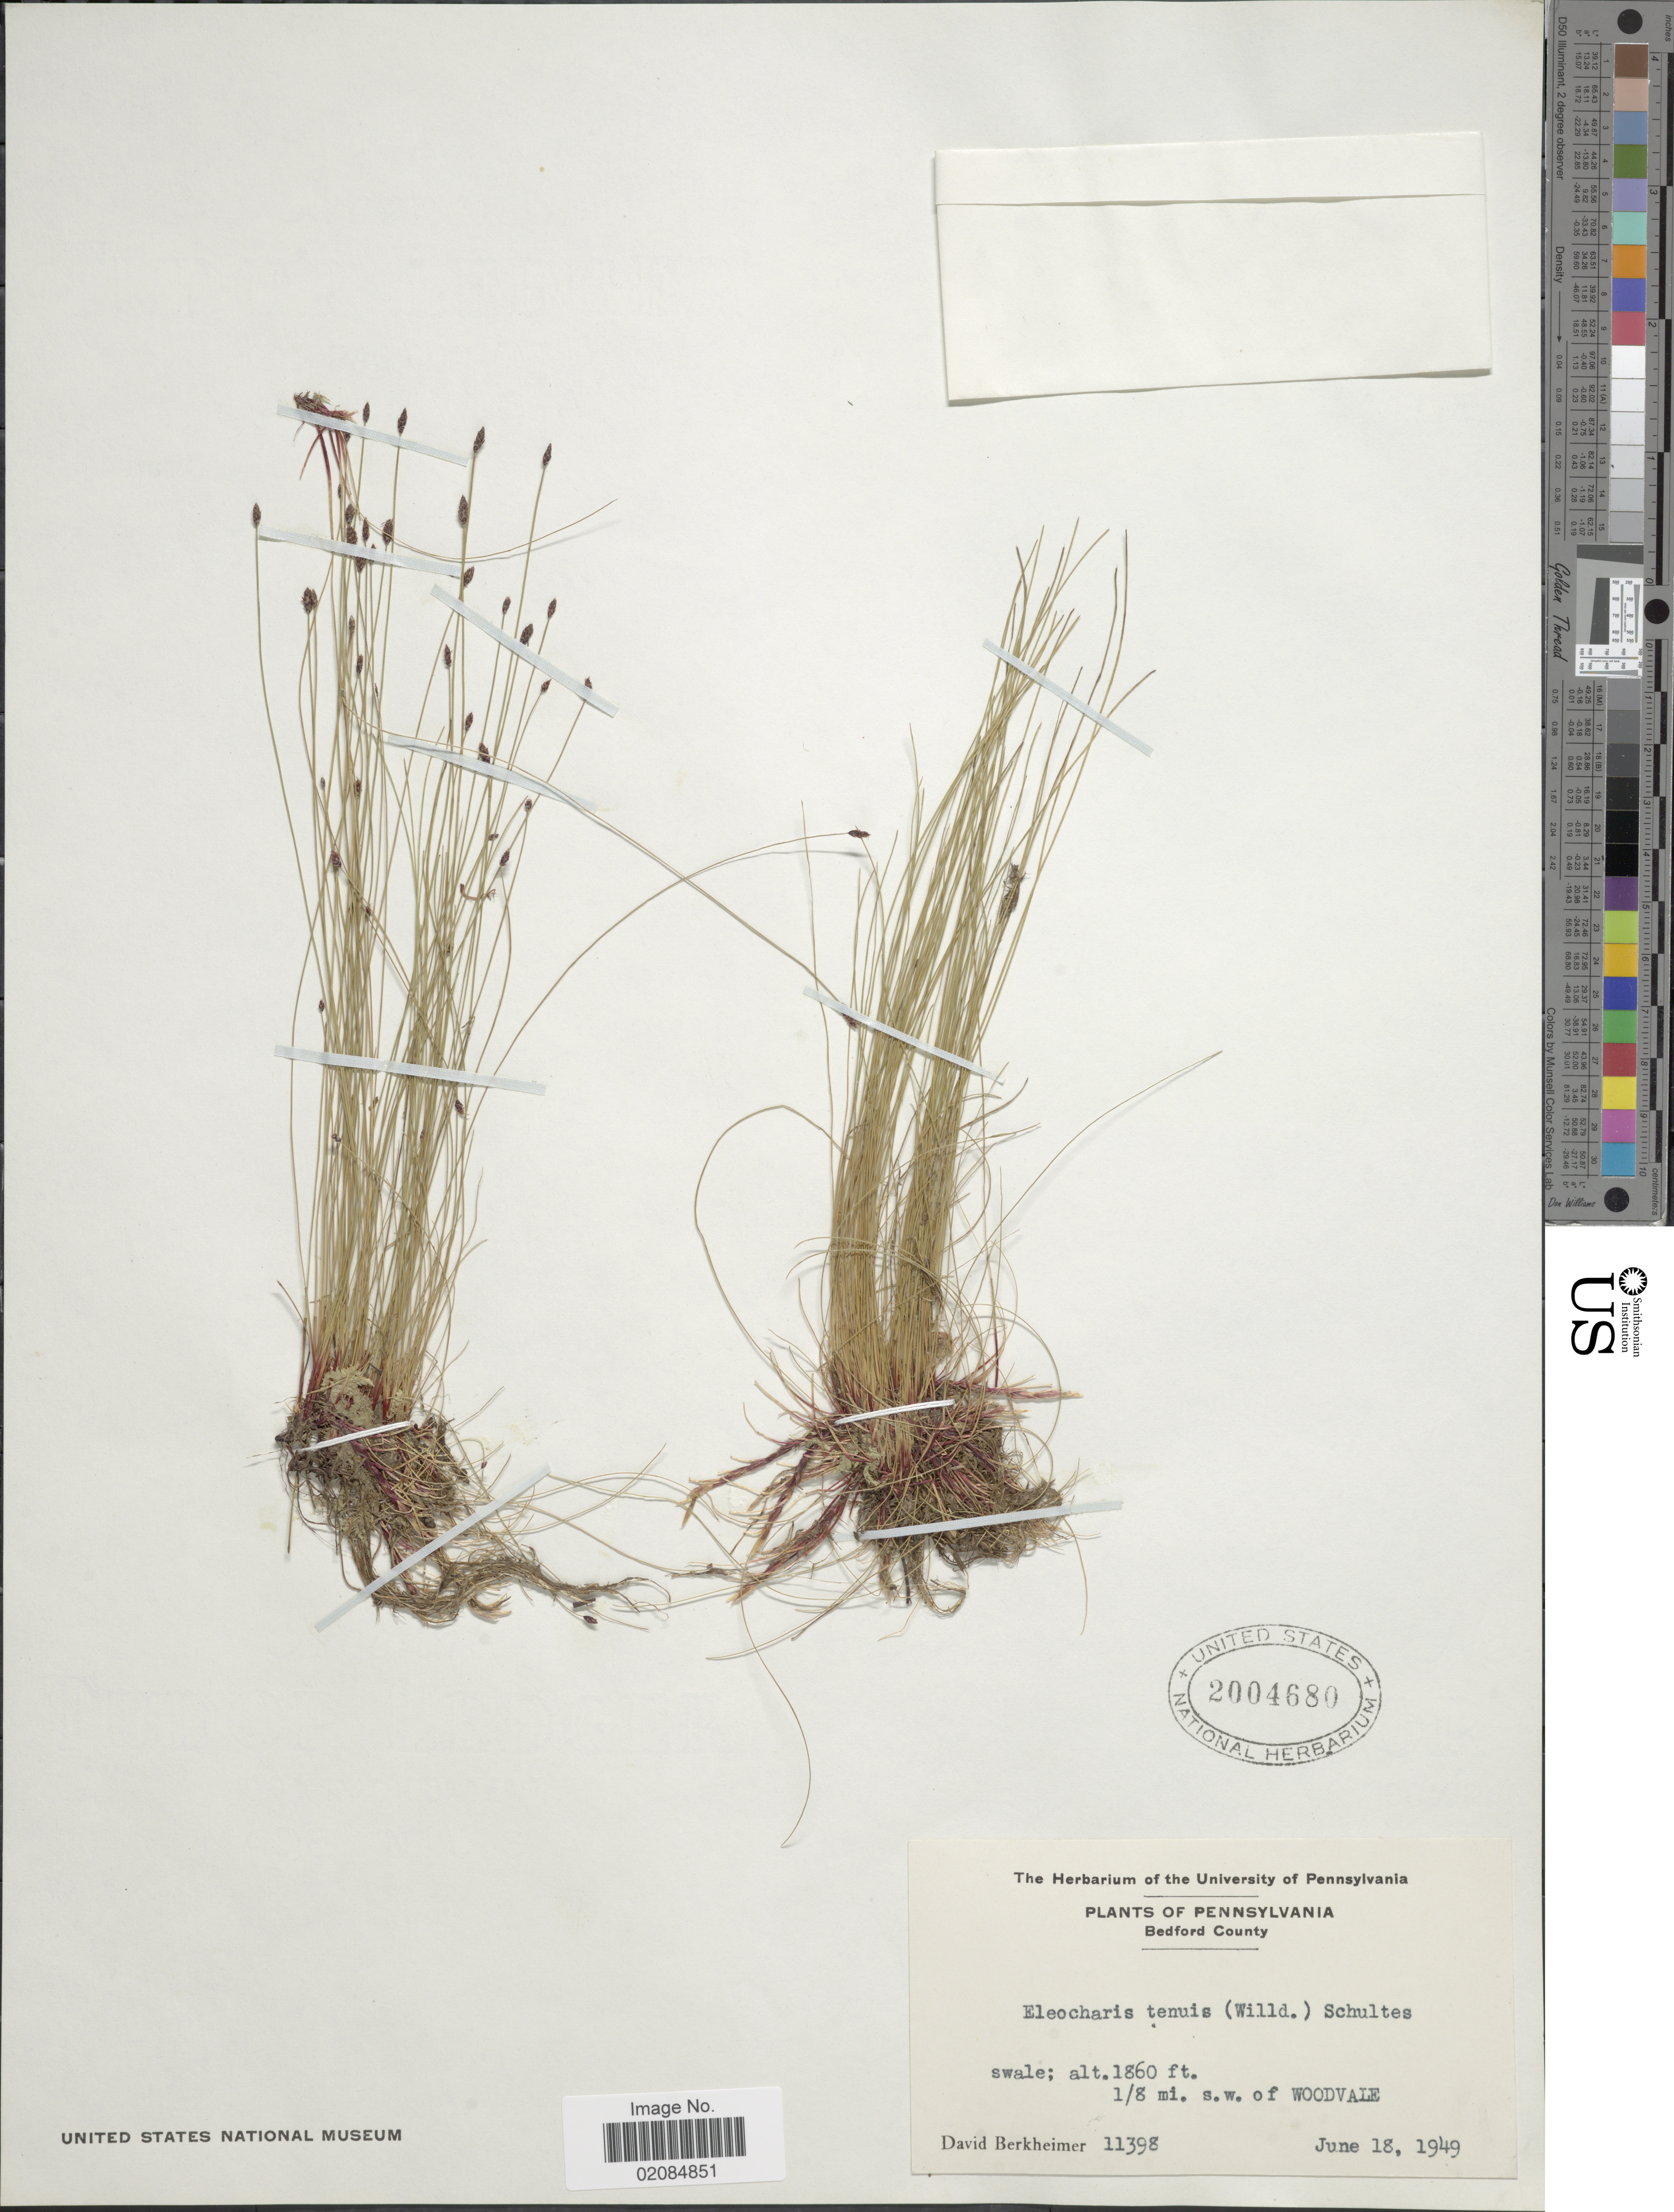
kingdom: Plantae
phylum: Tracheophyta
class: Liliopsida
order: Poales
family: Cyperaceae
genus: Eleocharis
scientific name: Eleocharis tenuis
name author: (Willd.) Schult.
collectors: D. Berkheimer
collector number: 11398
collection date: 1949-06-18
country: United States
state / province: Pennsylvania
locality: Bedford County. 1/8 mi. s.w. of Woodvale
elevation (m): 567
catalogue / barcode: US 2004680